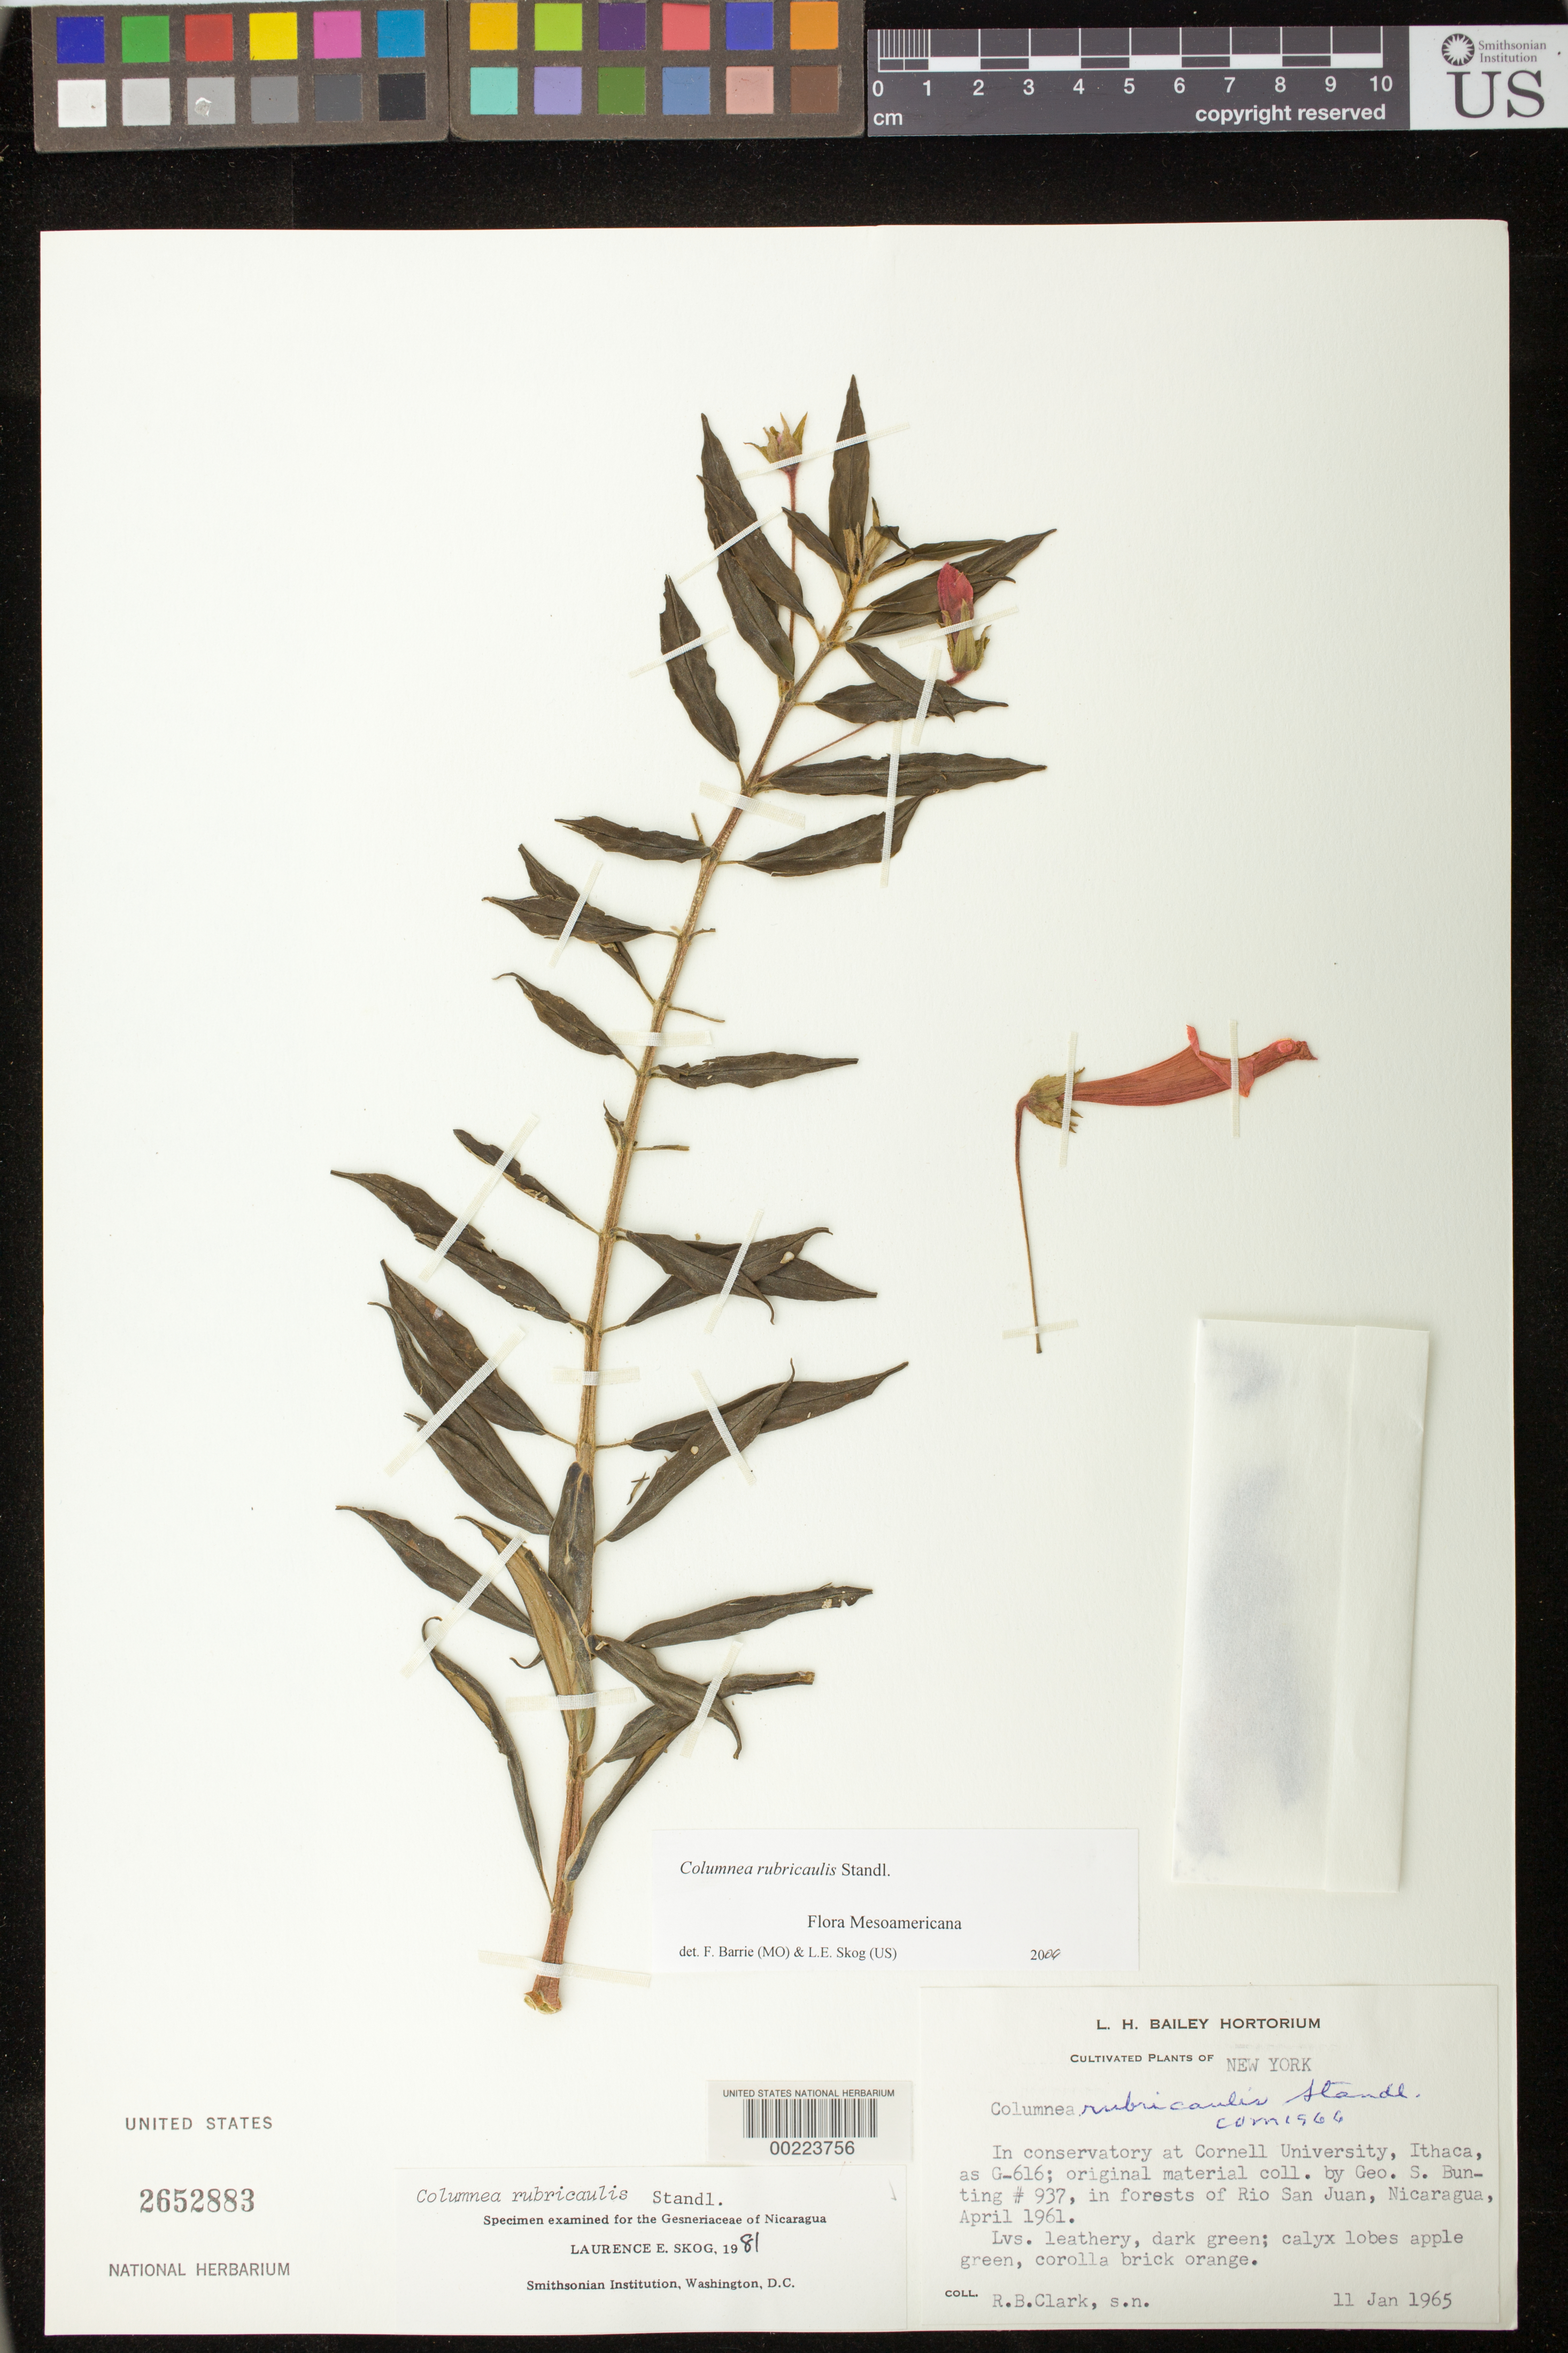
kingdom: Plantae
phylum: Tracheophyta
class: Magnoliopsida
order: Lamiales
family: Gesneriaceae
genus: Columnea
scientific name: Columnea rubricaulis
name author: Standl.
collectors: R. B. Clark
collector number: s.n. [G-616]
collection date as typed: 11 Jan 1965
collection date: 1965-01-11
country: Nicaragua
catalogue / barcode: US 2652883